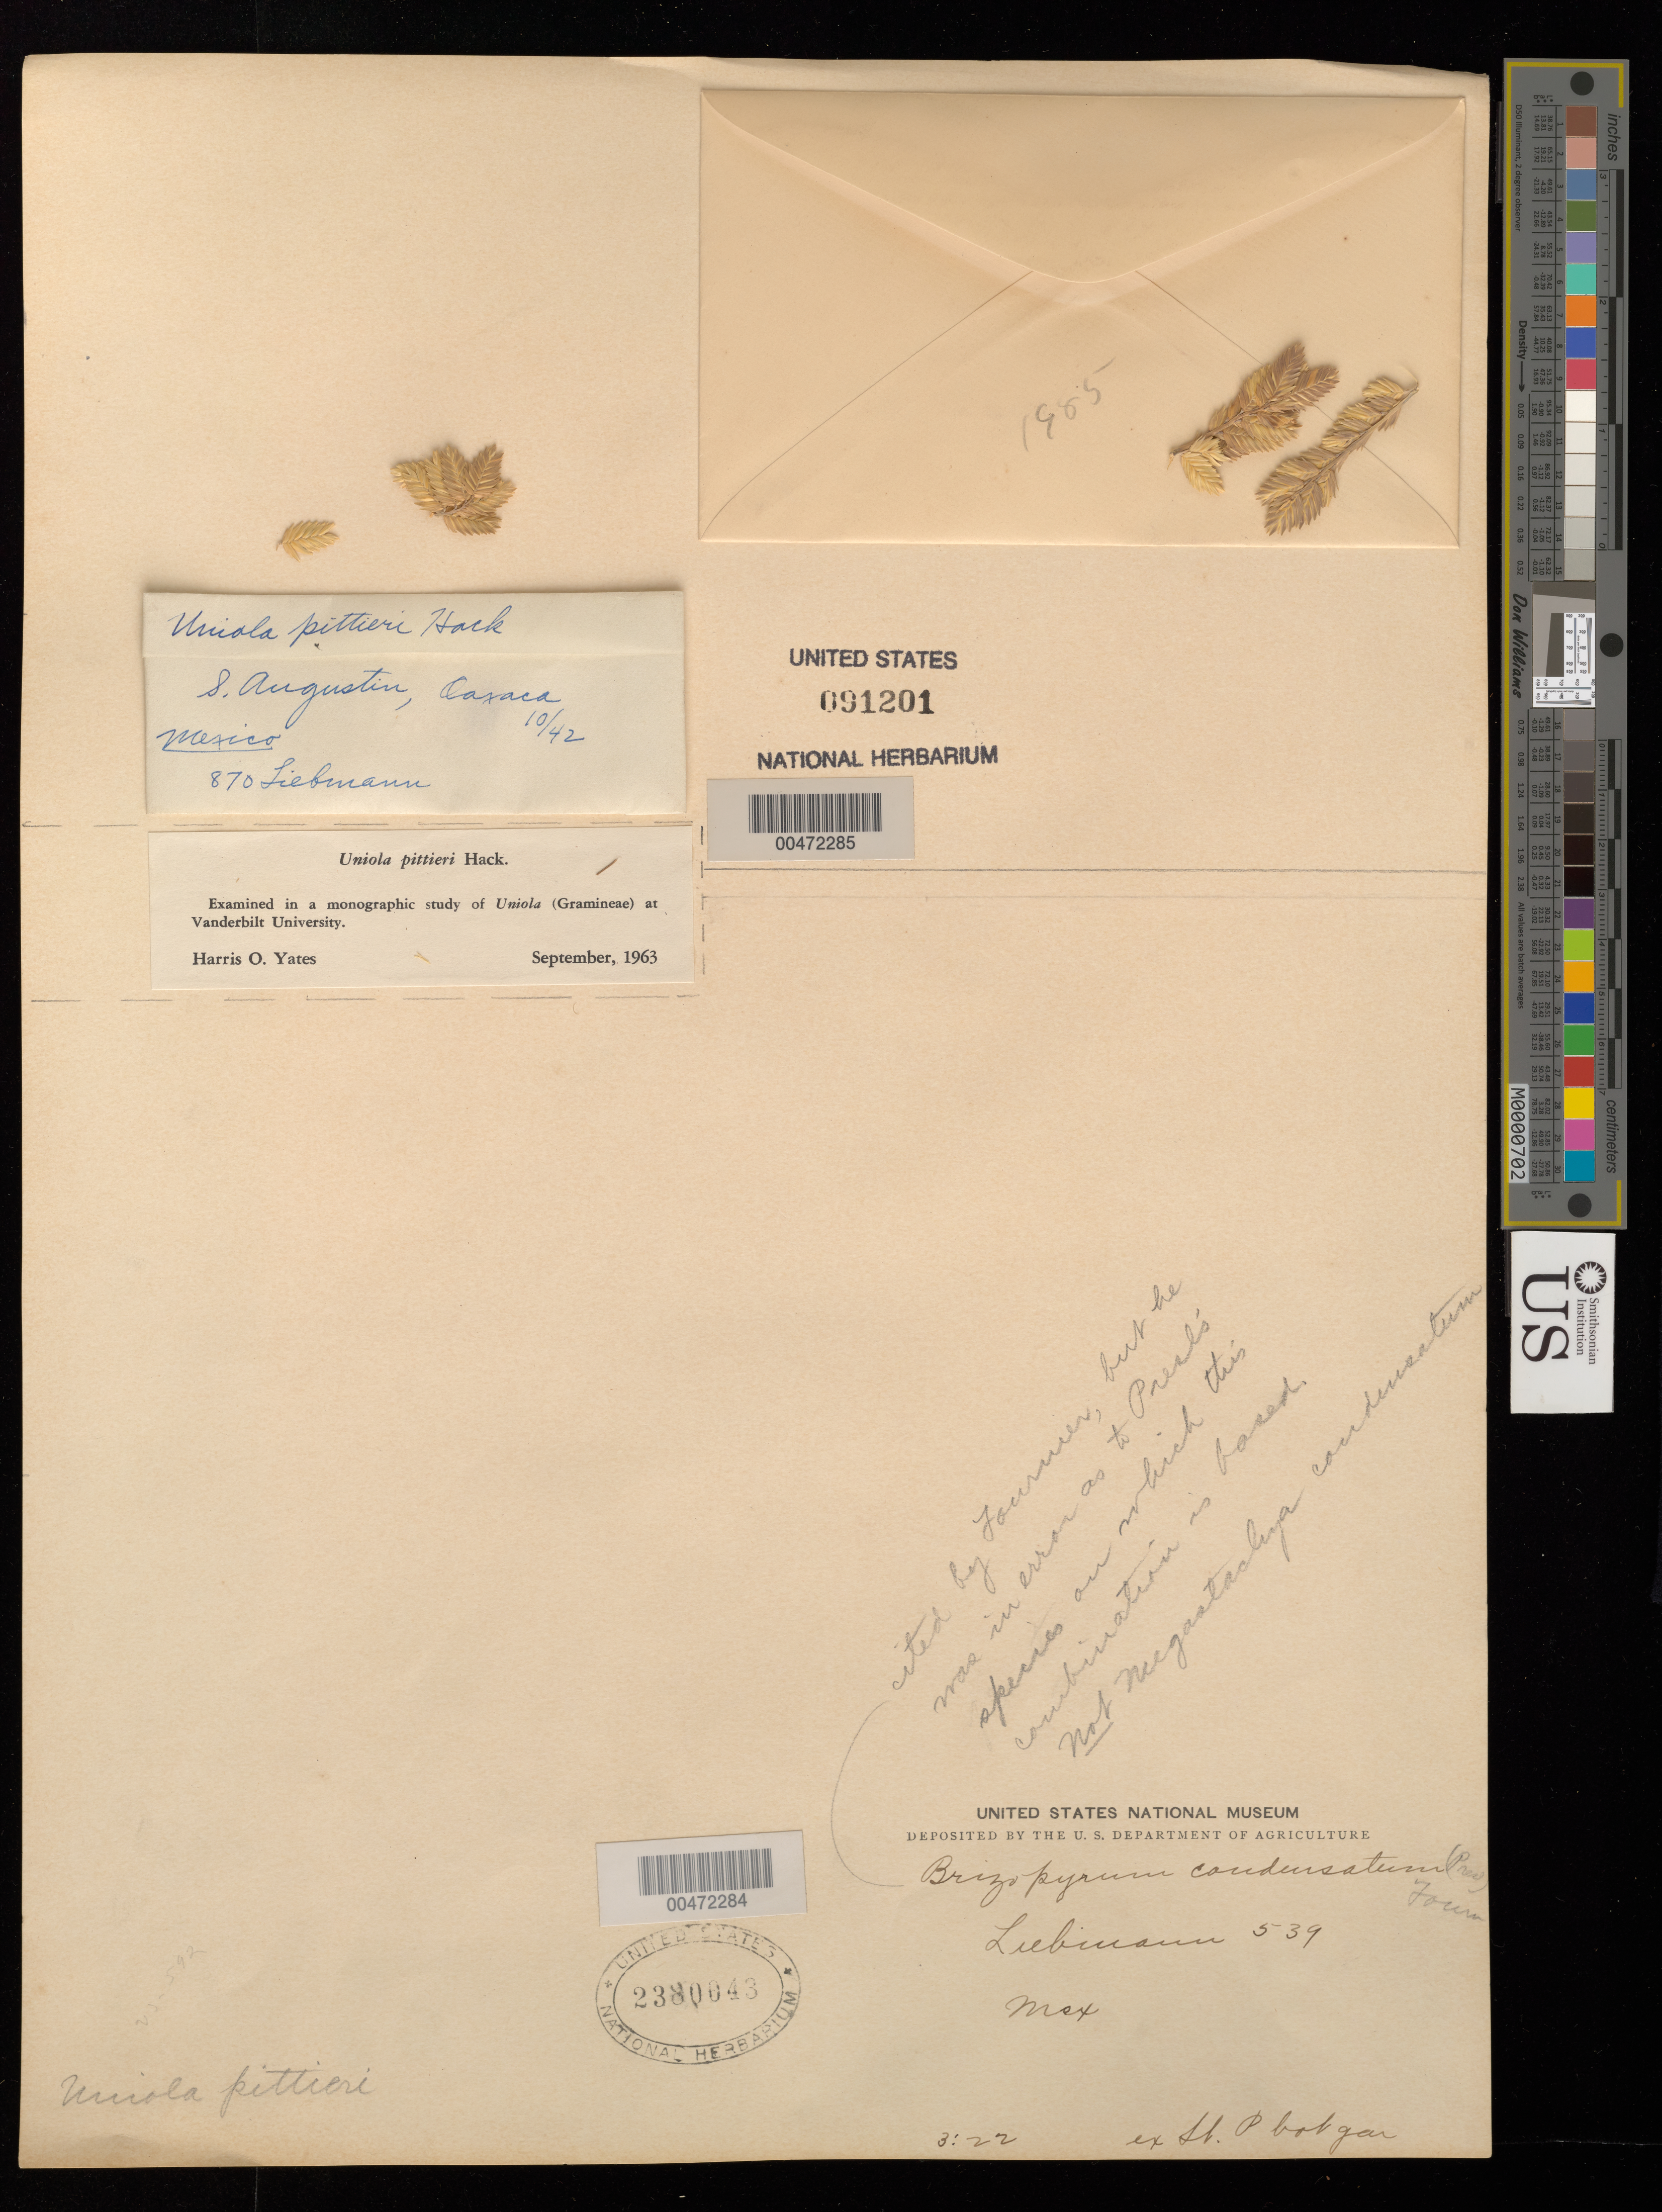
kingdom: Plantae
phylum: Tracheophyta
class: Liliopsida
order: Poales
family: Poaceae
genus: Uniola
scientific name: Uniola pittieri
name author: Hack.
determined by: Yates, H. O.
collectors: F. M. Liebmann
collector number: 870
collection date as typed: Oct 1842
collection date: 1842-10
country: Mexico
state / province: Oaxaca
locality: S. Augustin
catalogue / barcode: US 91201